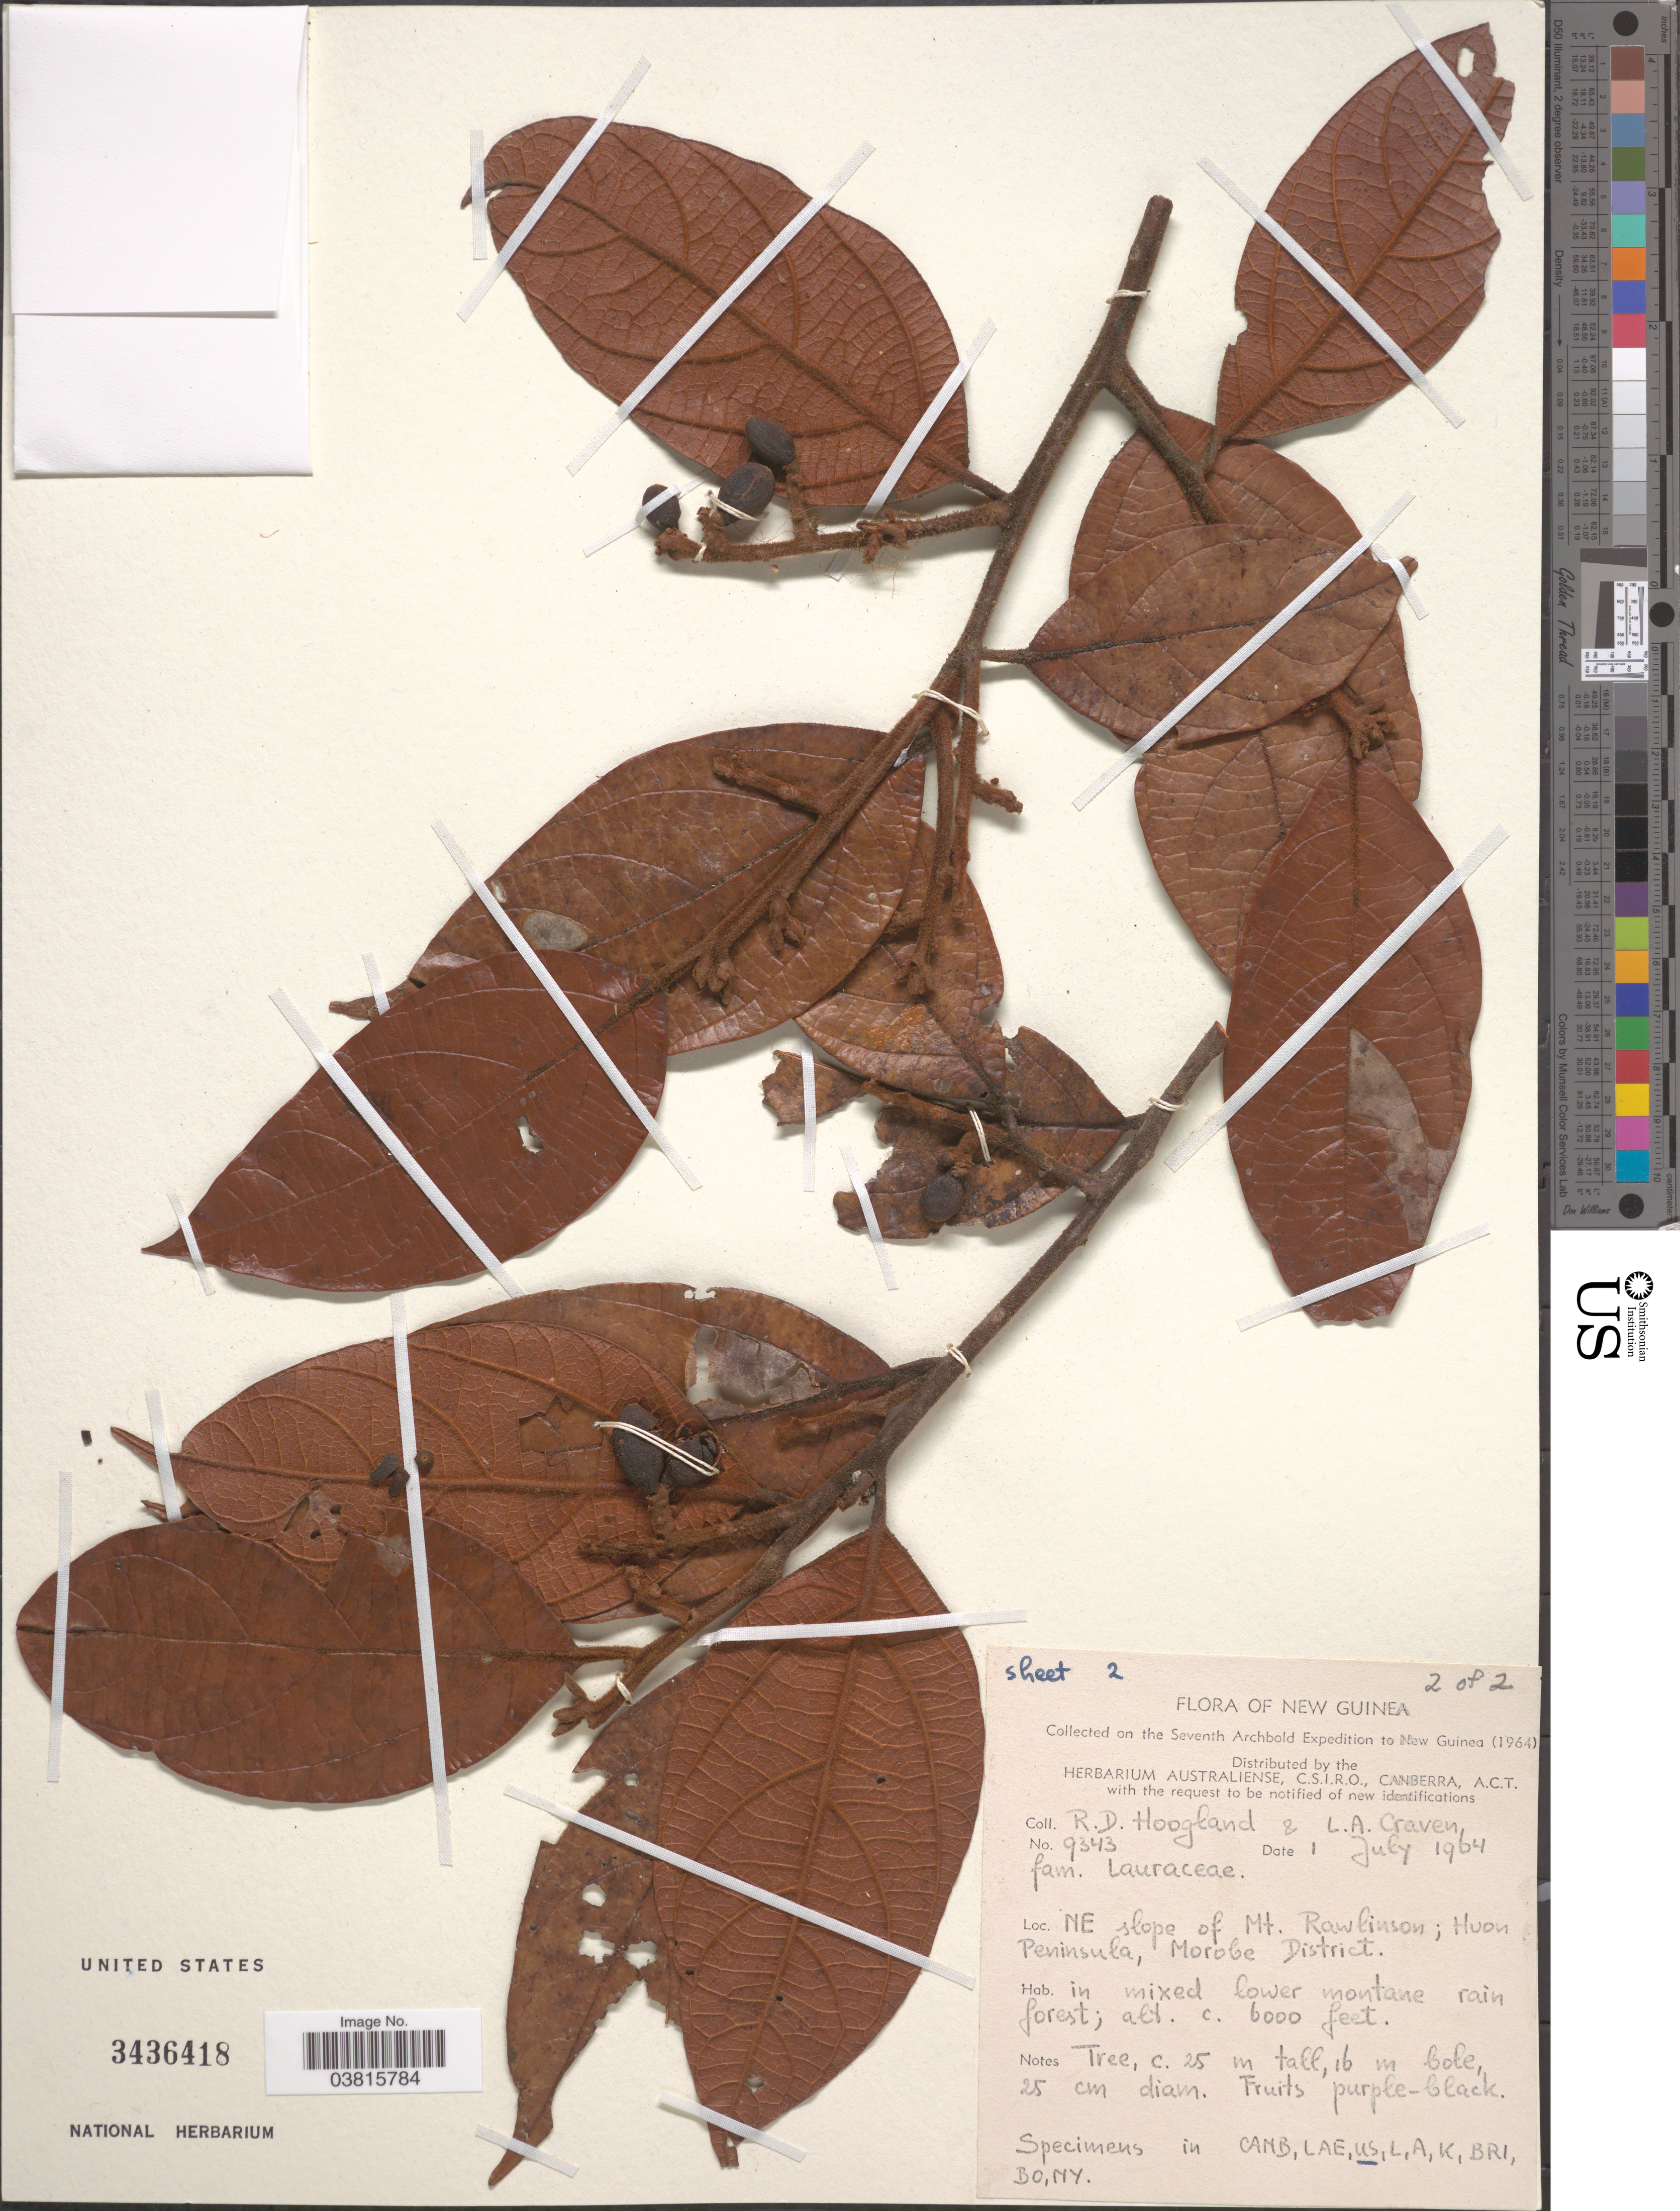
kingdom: Plantae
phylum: Tracheophyta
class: Magnoliopsida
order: Laurales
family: Lauraceae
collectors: R. D. Hoogland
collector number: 9343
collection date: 1964-07-01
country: Papua New Guinea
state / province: Morobe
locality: New Guinea. NE slope of Mt. Rawlinson; Huon Peninsula, Morobe District.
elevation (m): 1829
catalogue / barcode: US 3436418